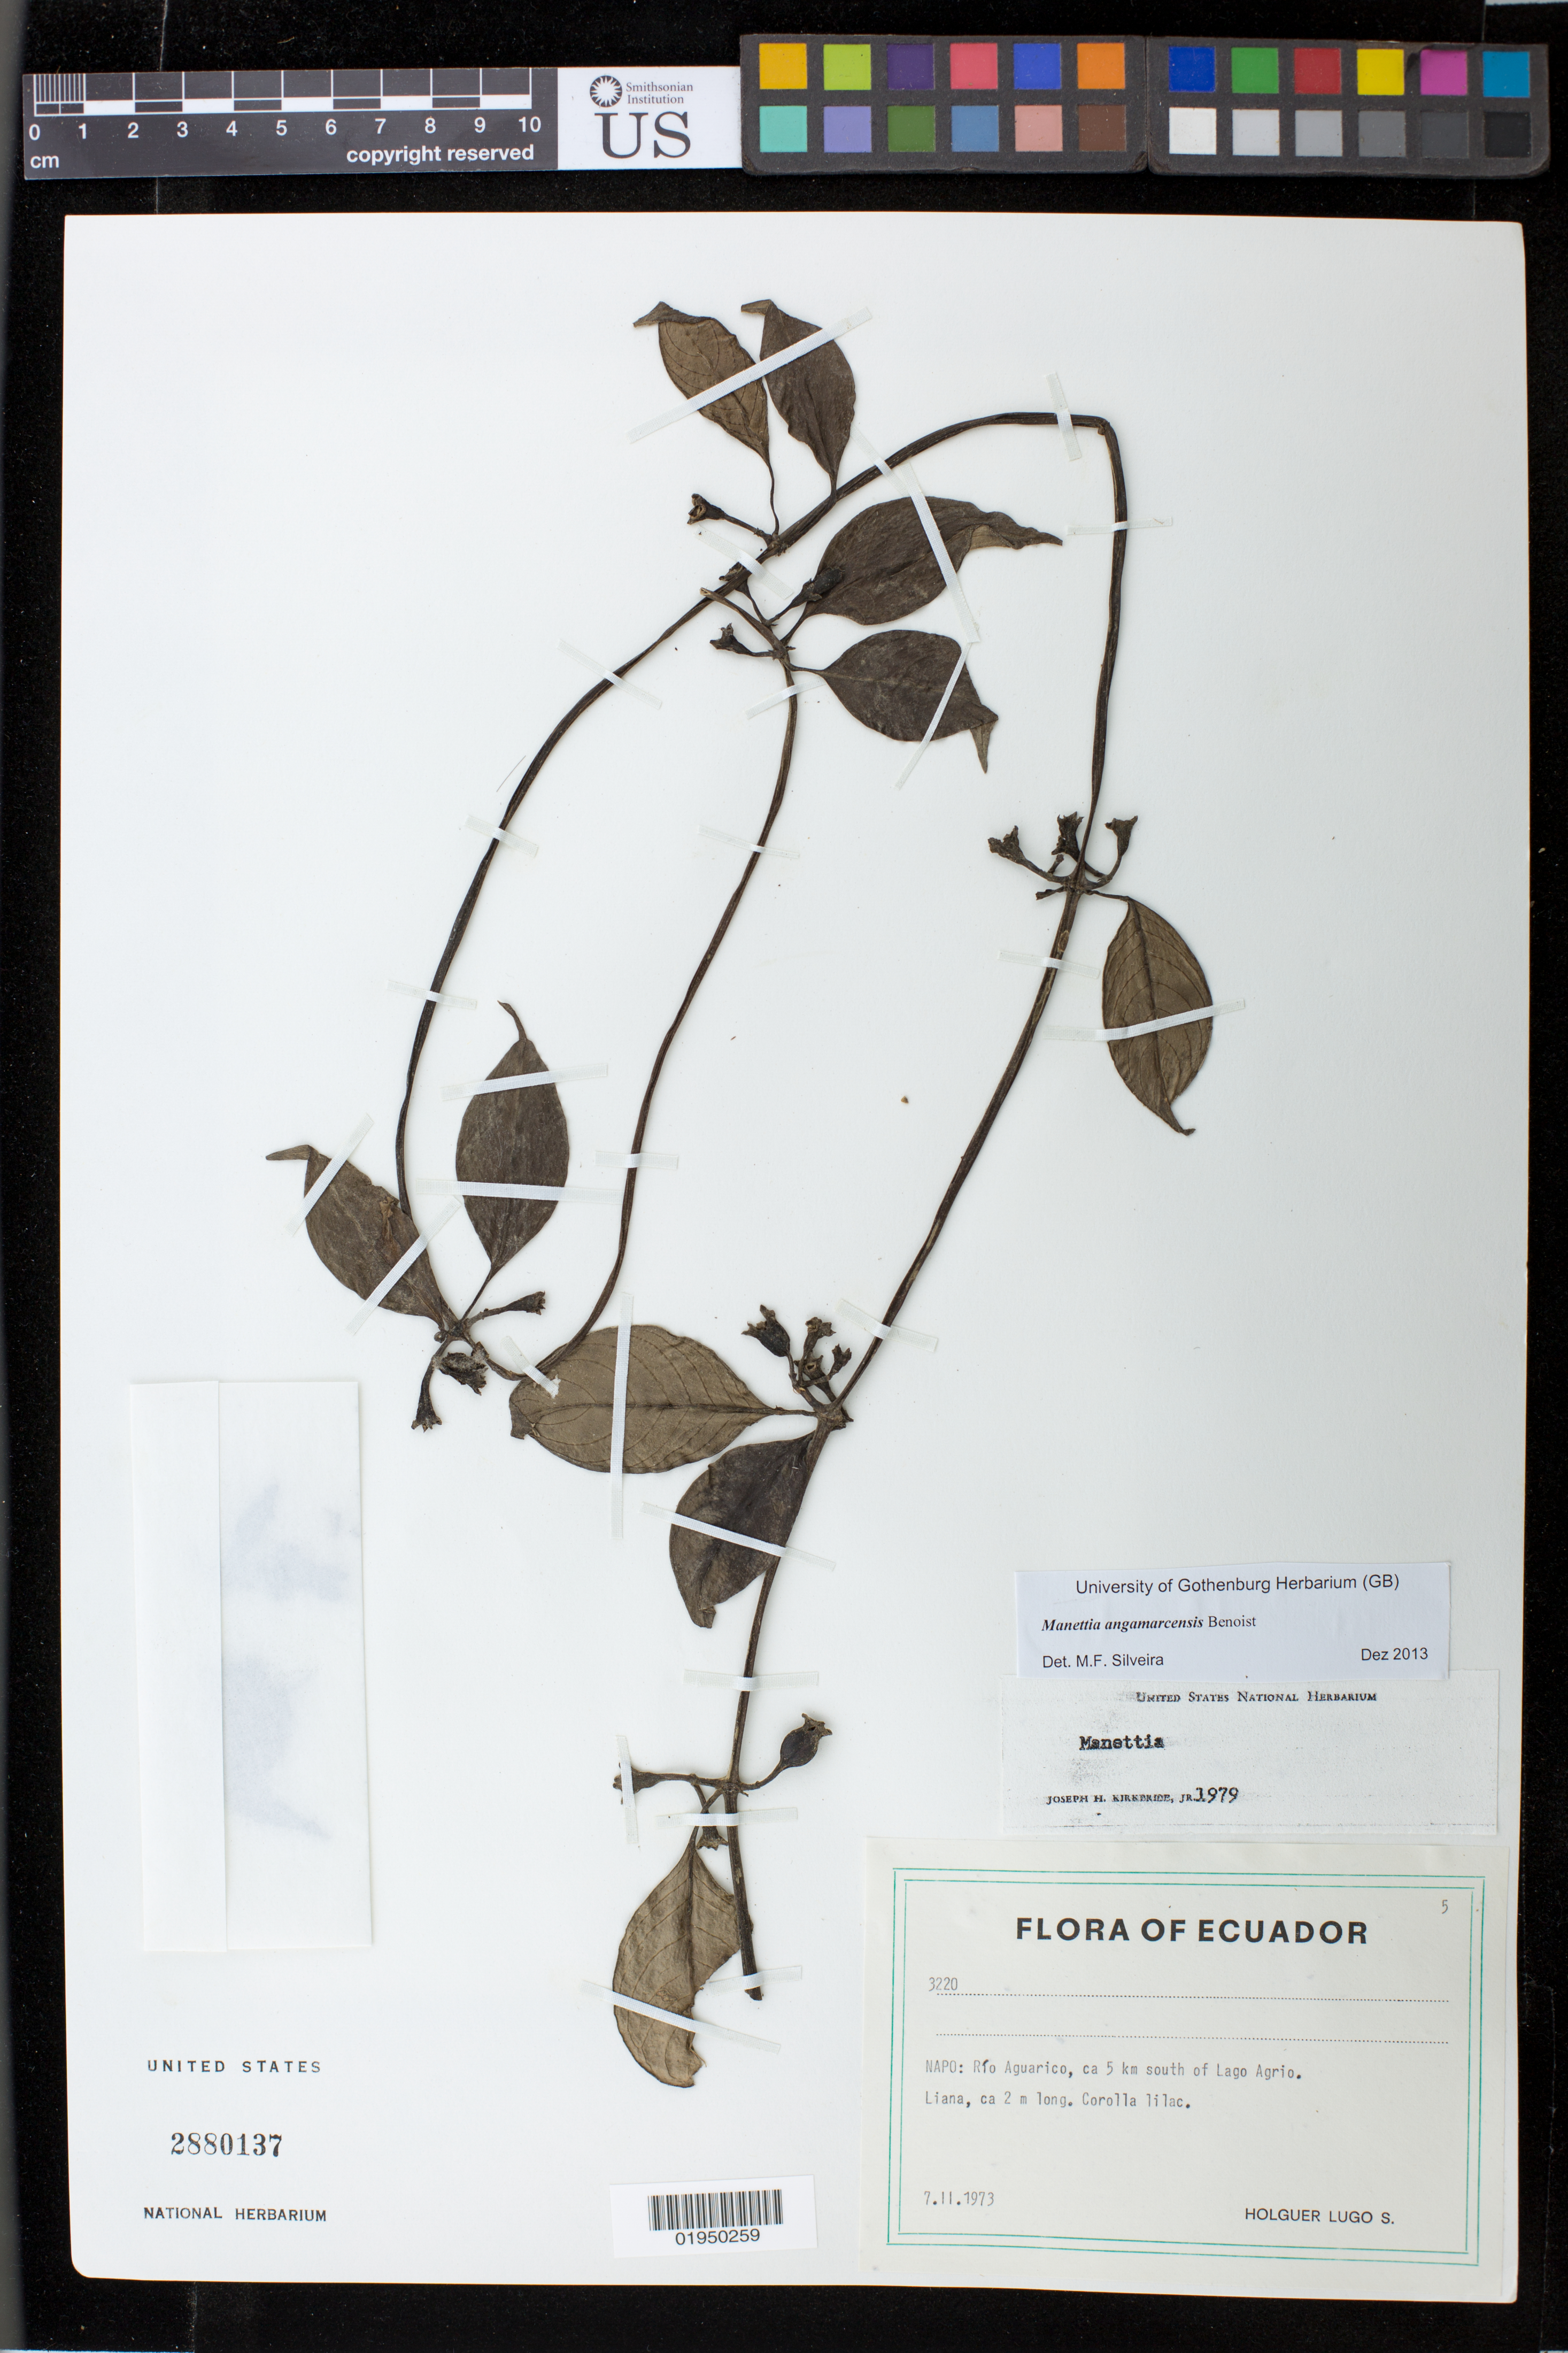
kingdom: Plantae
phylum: Tracheophyta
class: Magnoliopsida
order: Gentianales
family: Rubiaceae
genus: Manettia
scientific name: Manettia angamarcensis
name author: Benoist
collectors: H. Lugo S.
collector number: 3220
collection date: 1973-02-07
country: Ecuador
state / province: Napo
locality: Rio Aguarico, ca 5 km south of Lago Agrio.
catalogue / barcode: US 2880137